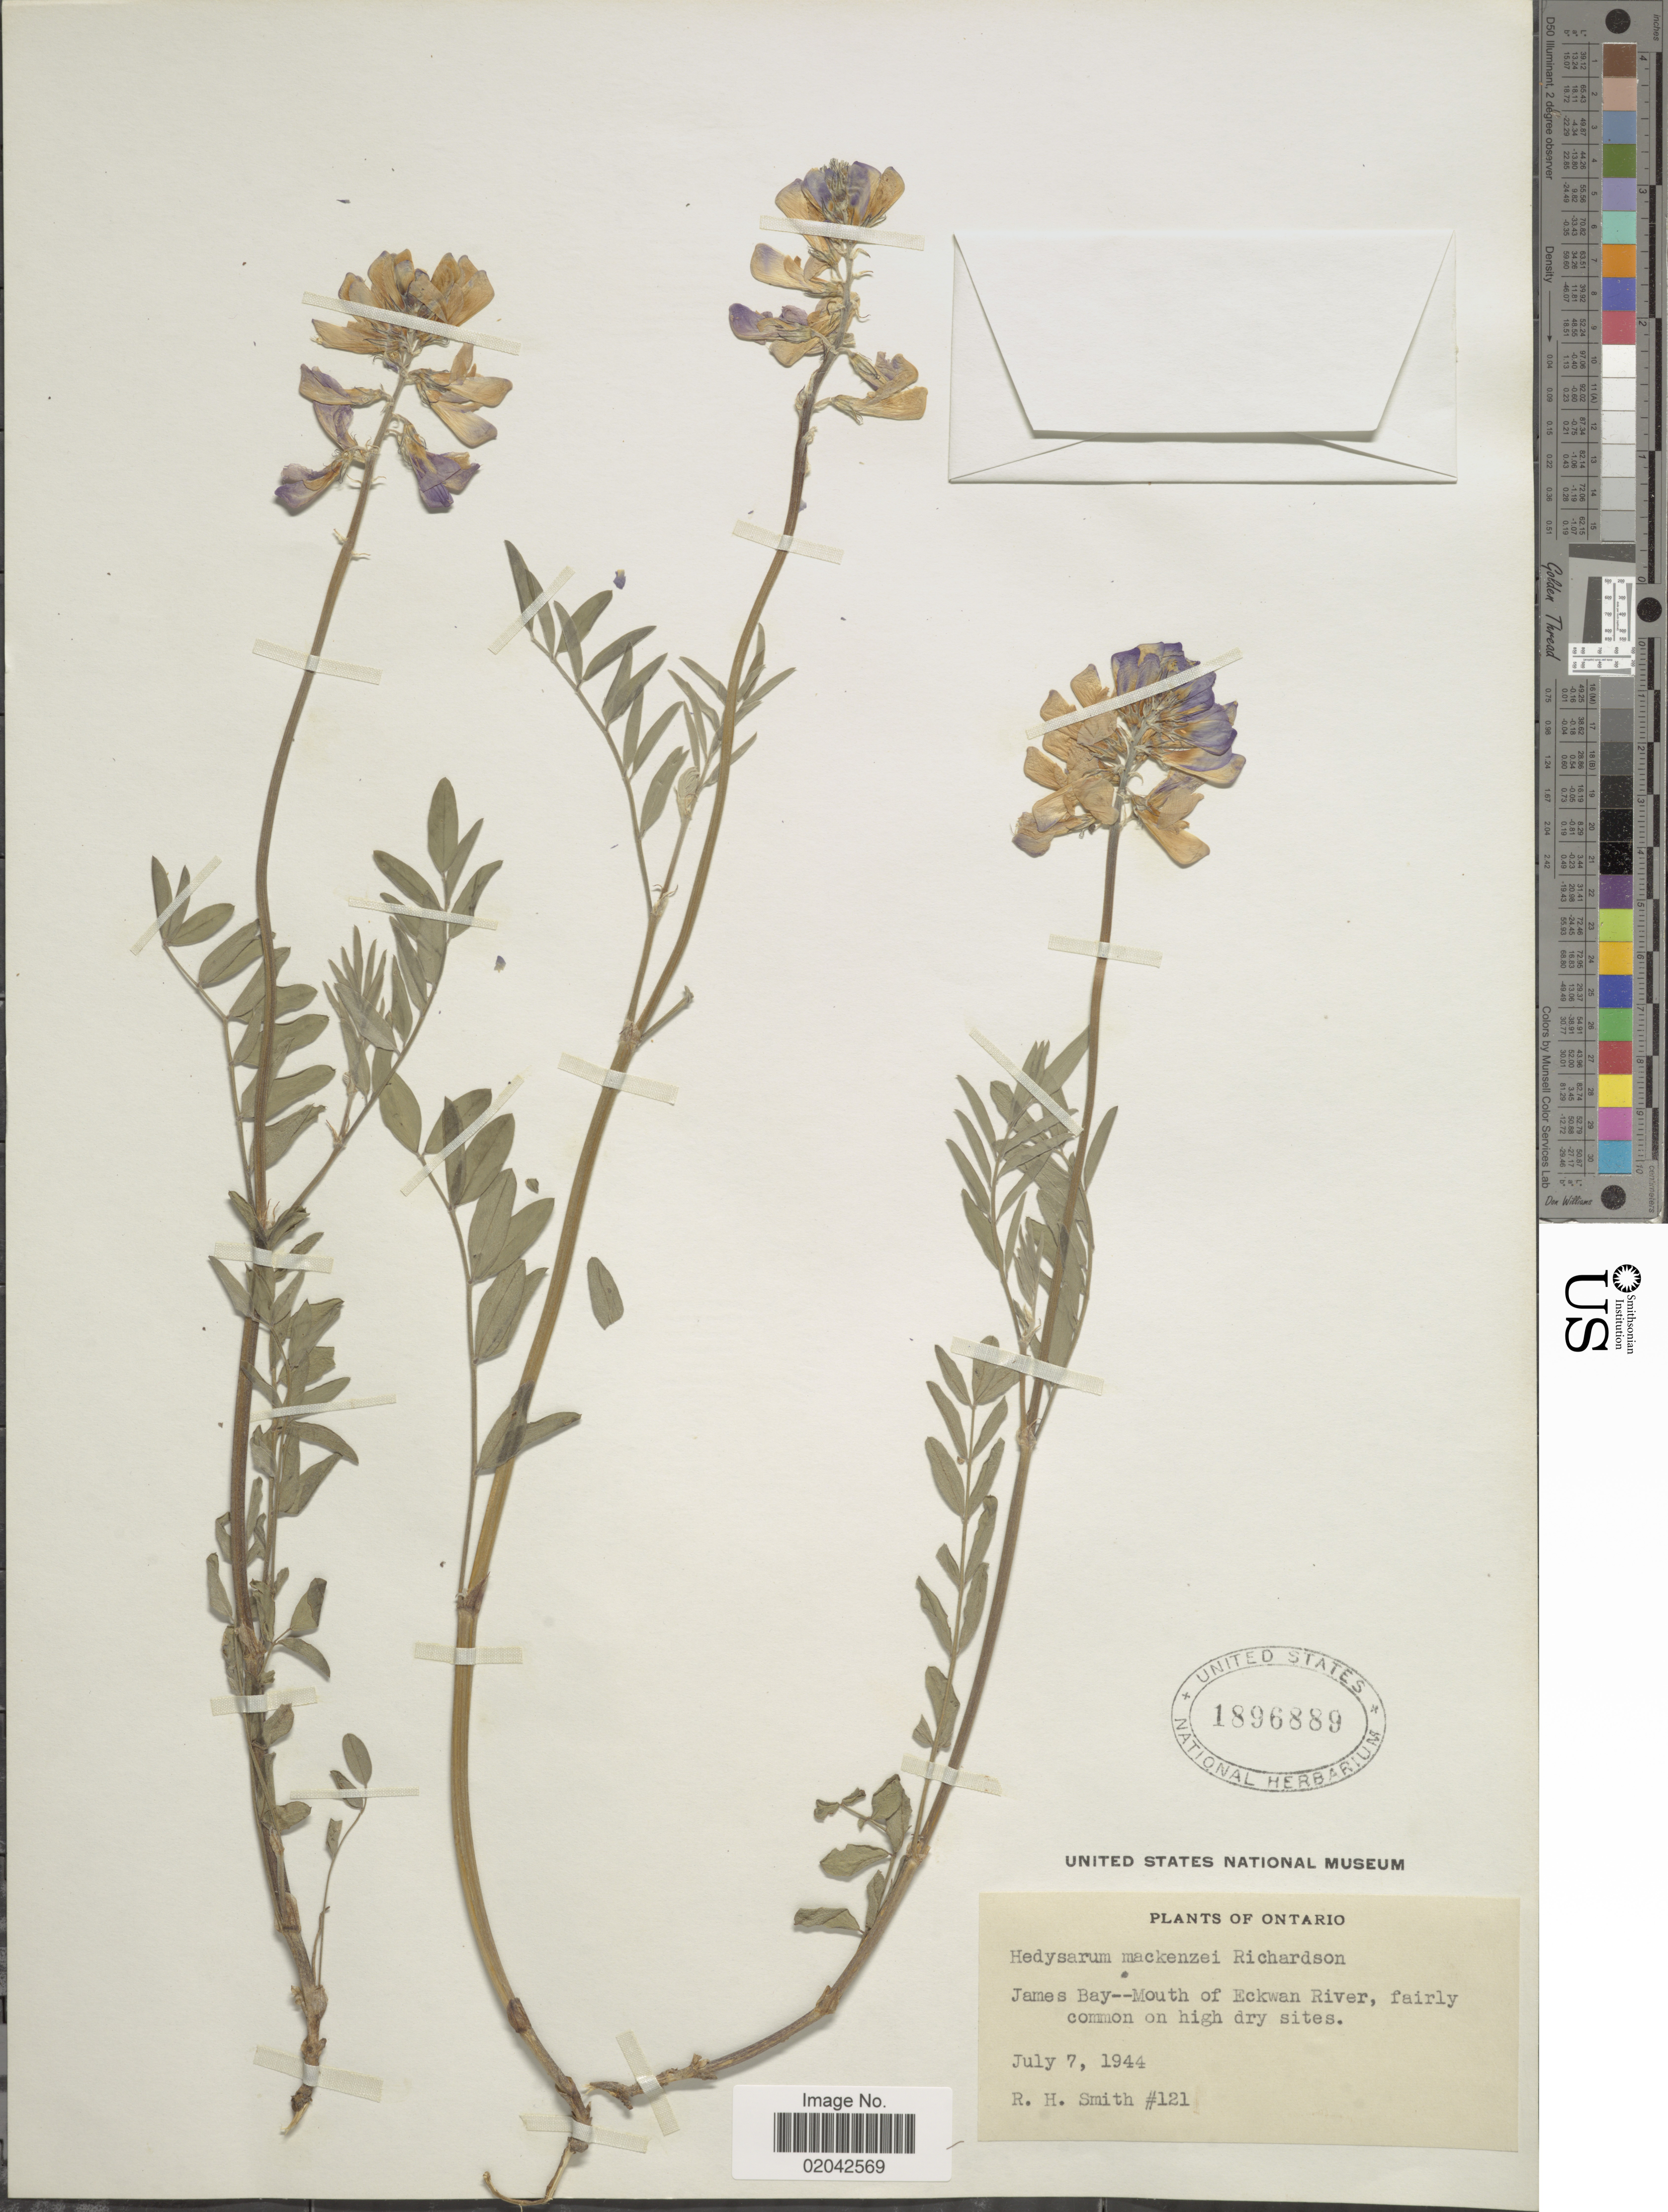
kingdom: Plantae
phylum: Tracheophyta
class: Magnoliopsida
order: Fabales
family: Fabaceae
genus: Hedysarum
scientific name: Hedysarum mackenziei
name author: Richardson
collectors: R. H. Smith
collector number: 121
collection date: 1944-07-07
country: Canada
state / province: Ontario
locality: James Bay-Mouth of Eckwan River, fairly common on high dry sites.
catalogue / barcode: US 1896889